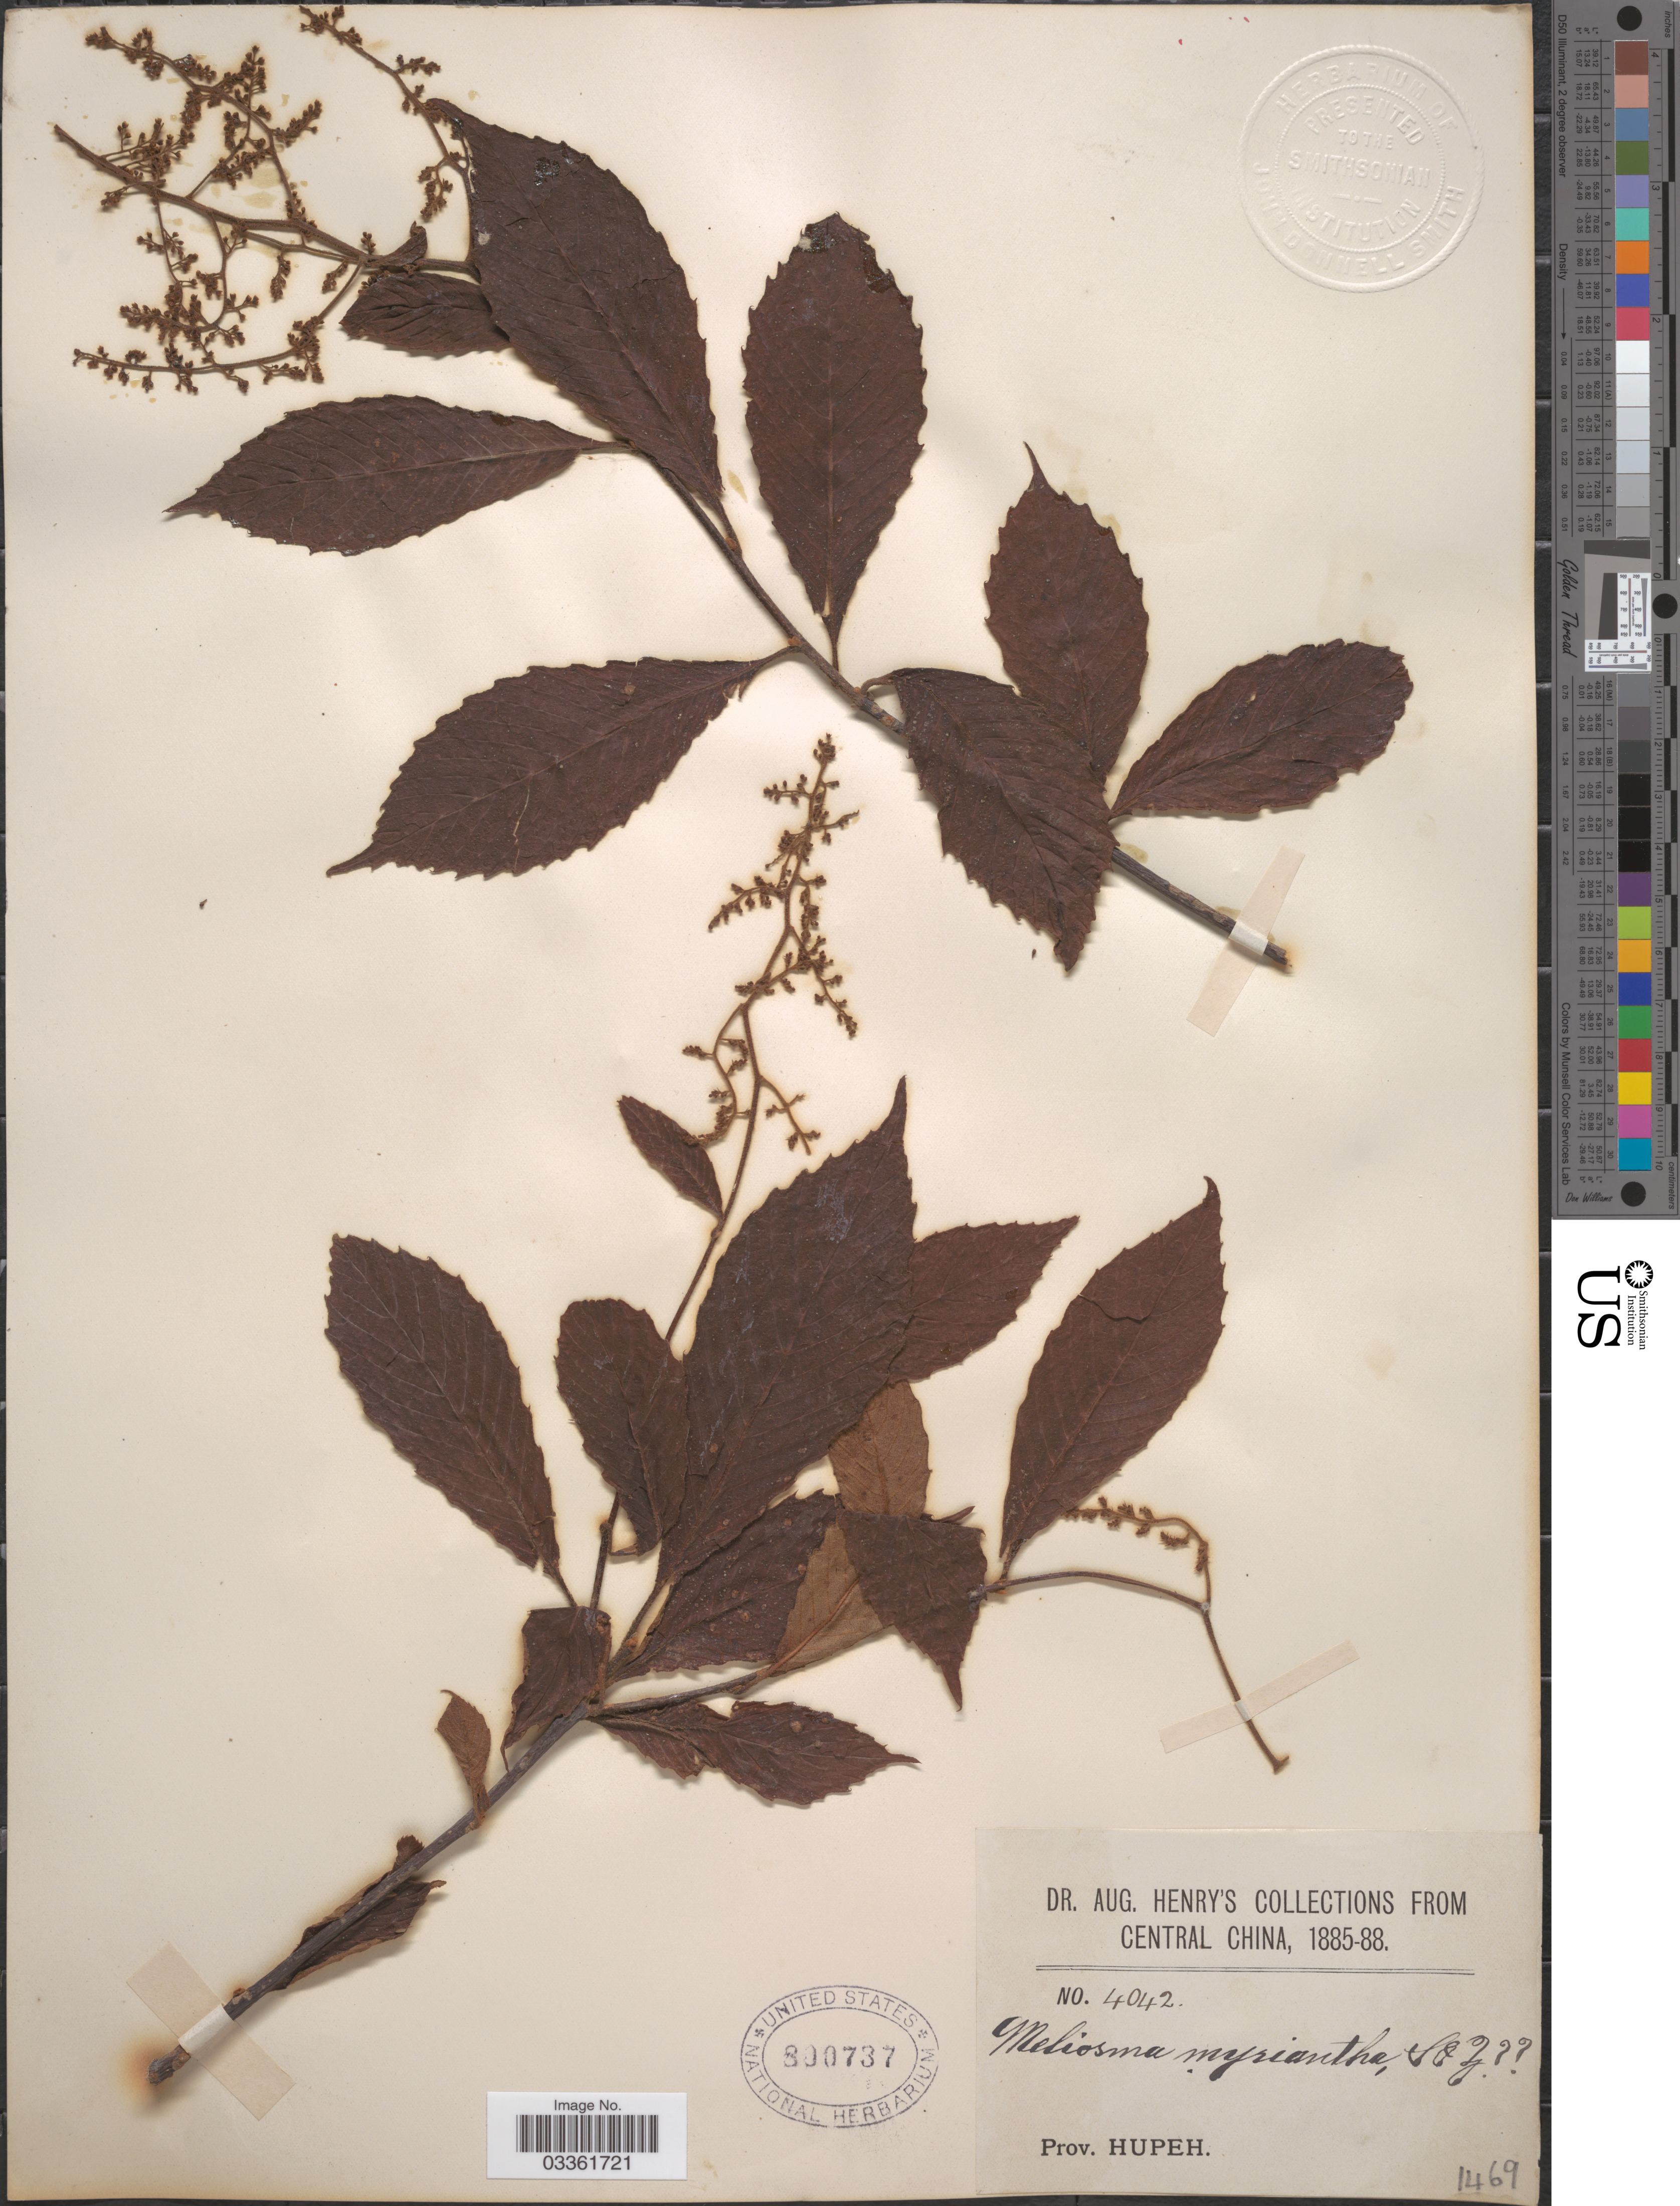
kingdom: Plantae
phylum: Tracheophyta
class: Magnoliopsida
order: Proteales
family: Sabiaceae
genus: Meliosma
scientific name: Meliosma myriantha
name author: Siebold & Zucc.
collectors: A. Henry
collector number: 4042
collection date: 1885/1888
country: China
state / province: Hubei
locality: Central China. Prov. Hupeh.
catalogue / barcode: US 800737